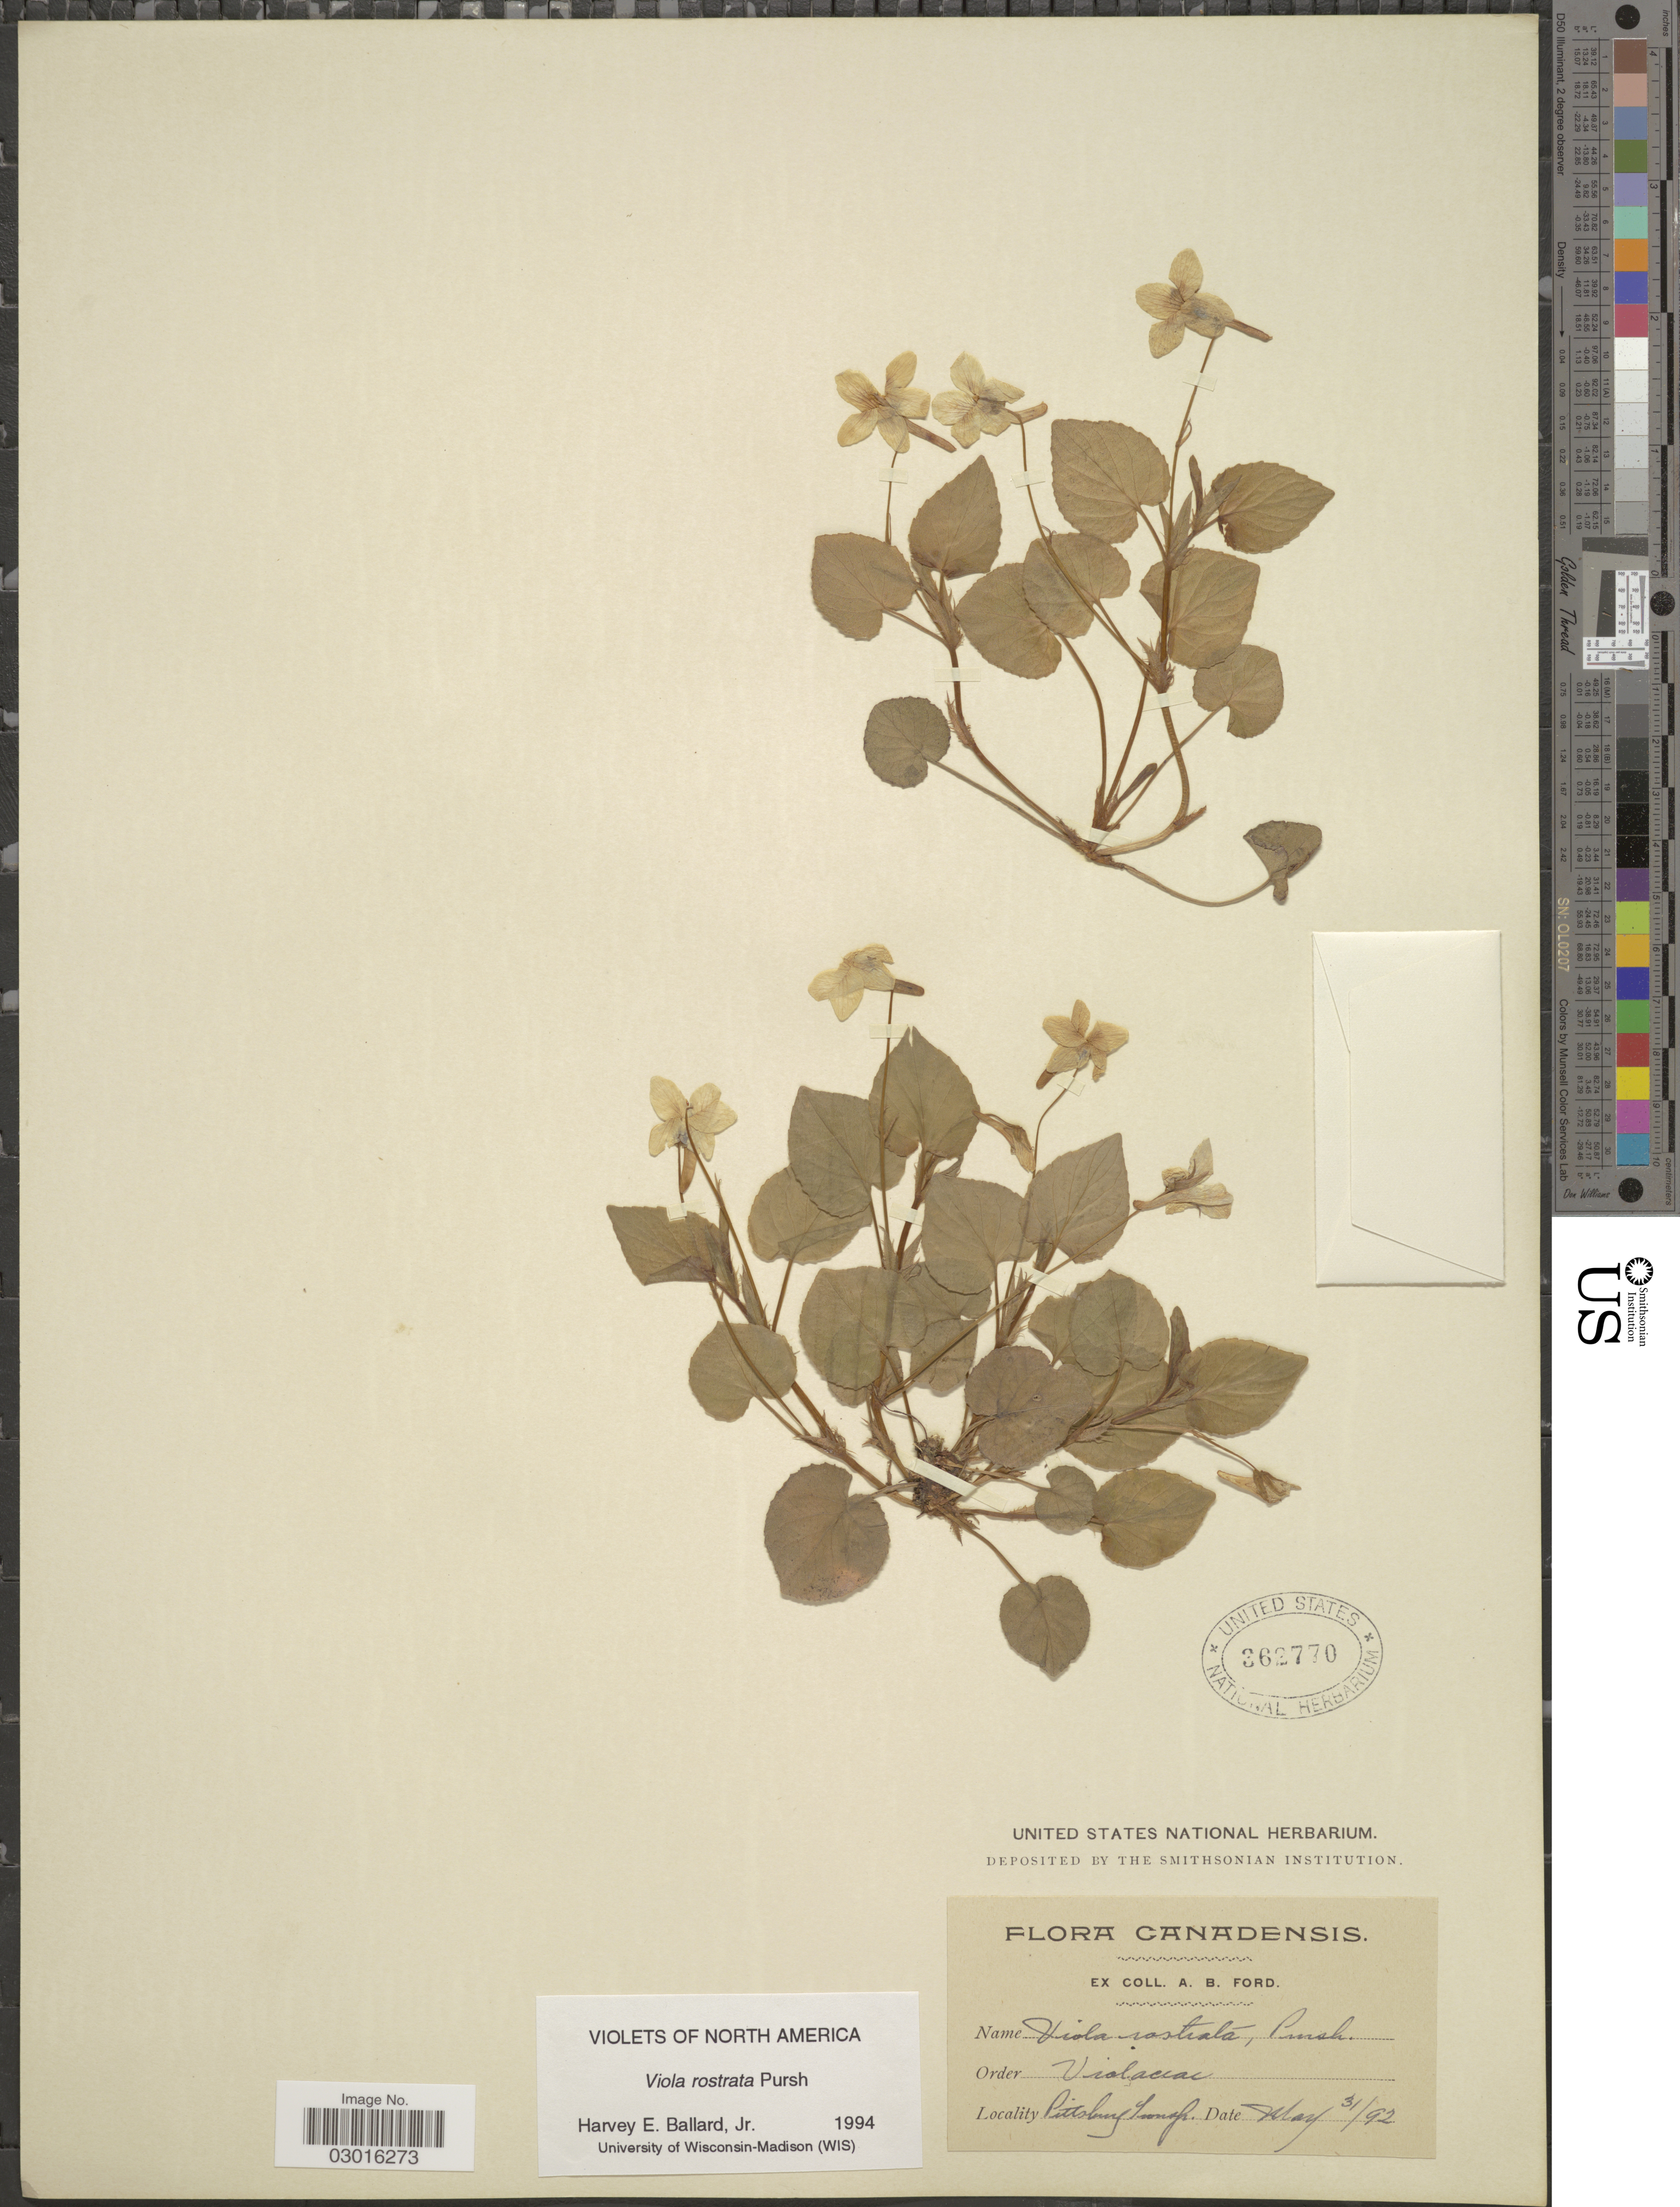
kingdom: Plantae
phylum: Tracheophyta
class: Magnoliopsida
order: Malpighiales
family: Violaceae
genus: Viola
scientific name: Viola rostrata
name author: Pursh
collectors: A. Ford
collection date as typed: Transcribed d/m/y: 31/5/92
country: Canada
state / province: Ontario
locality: Pittsburg Twnsp.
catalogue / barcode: US 362770